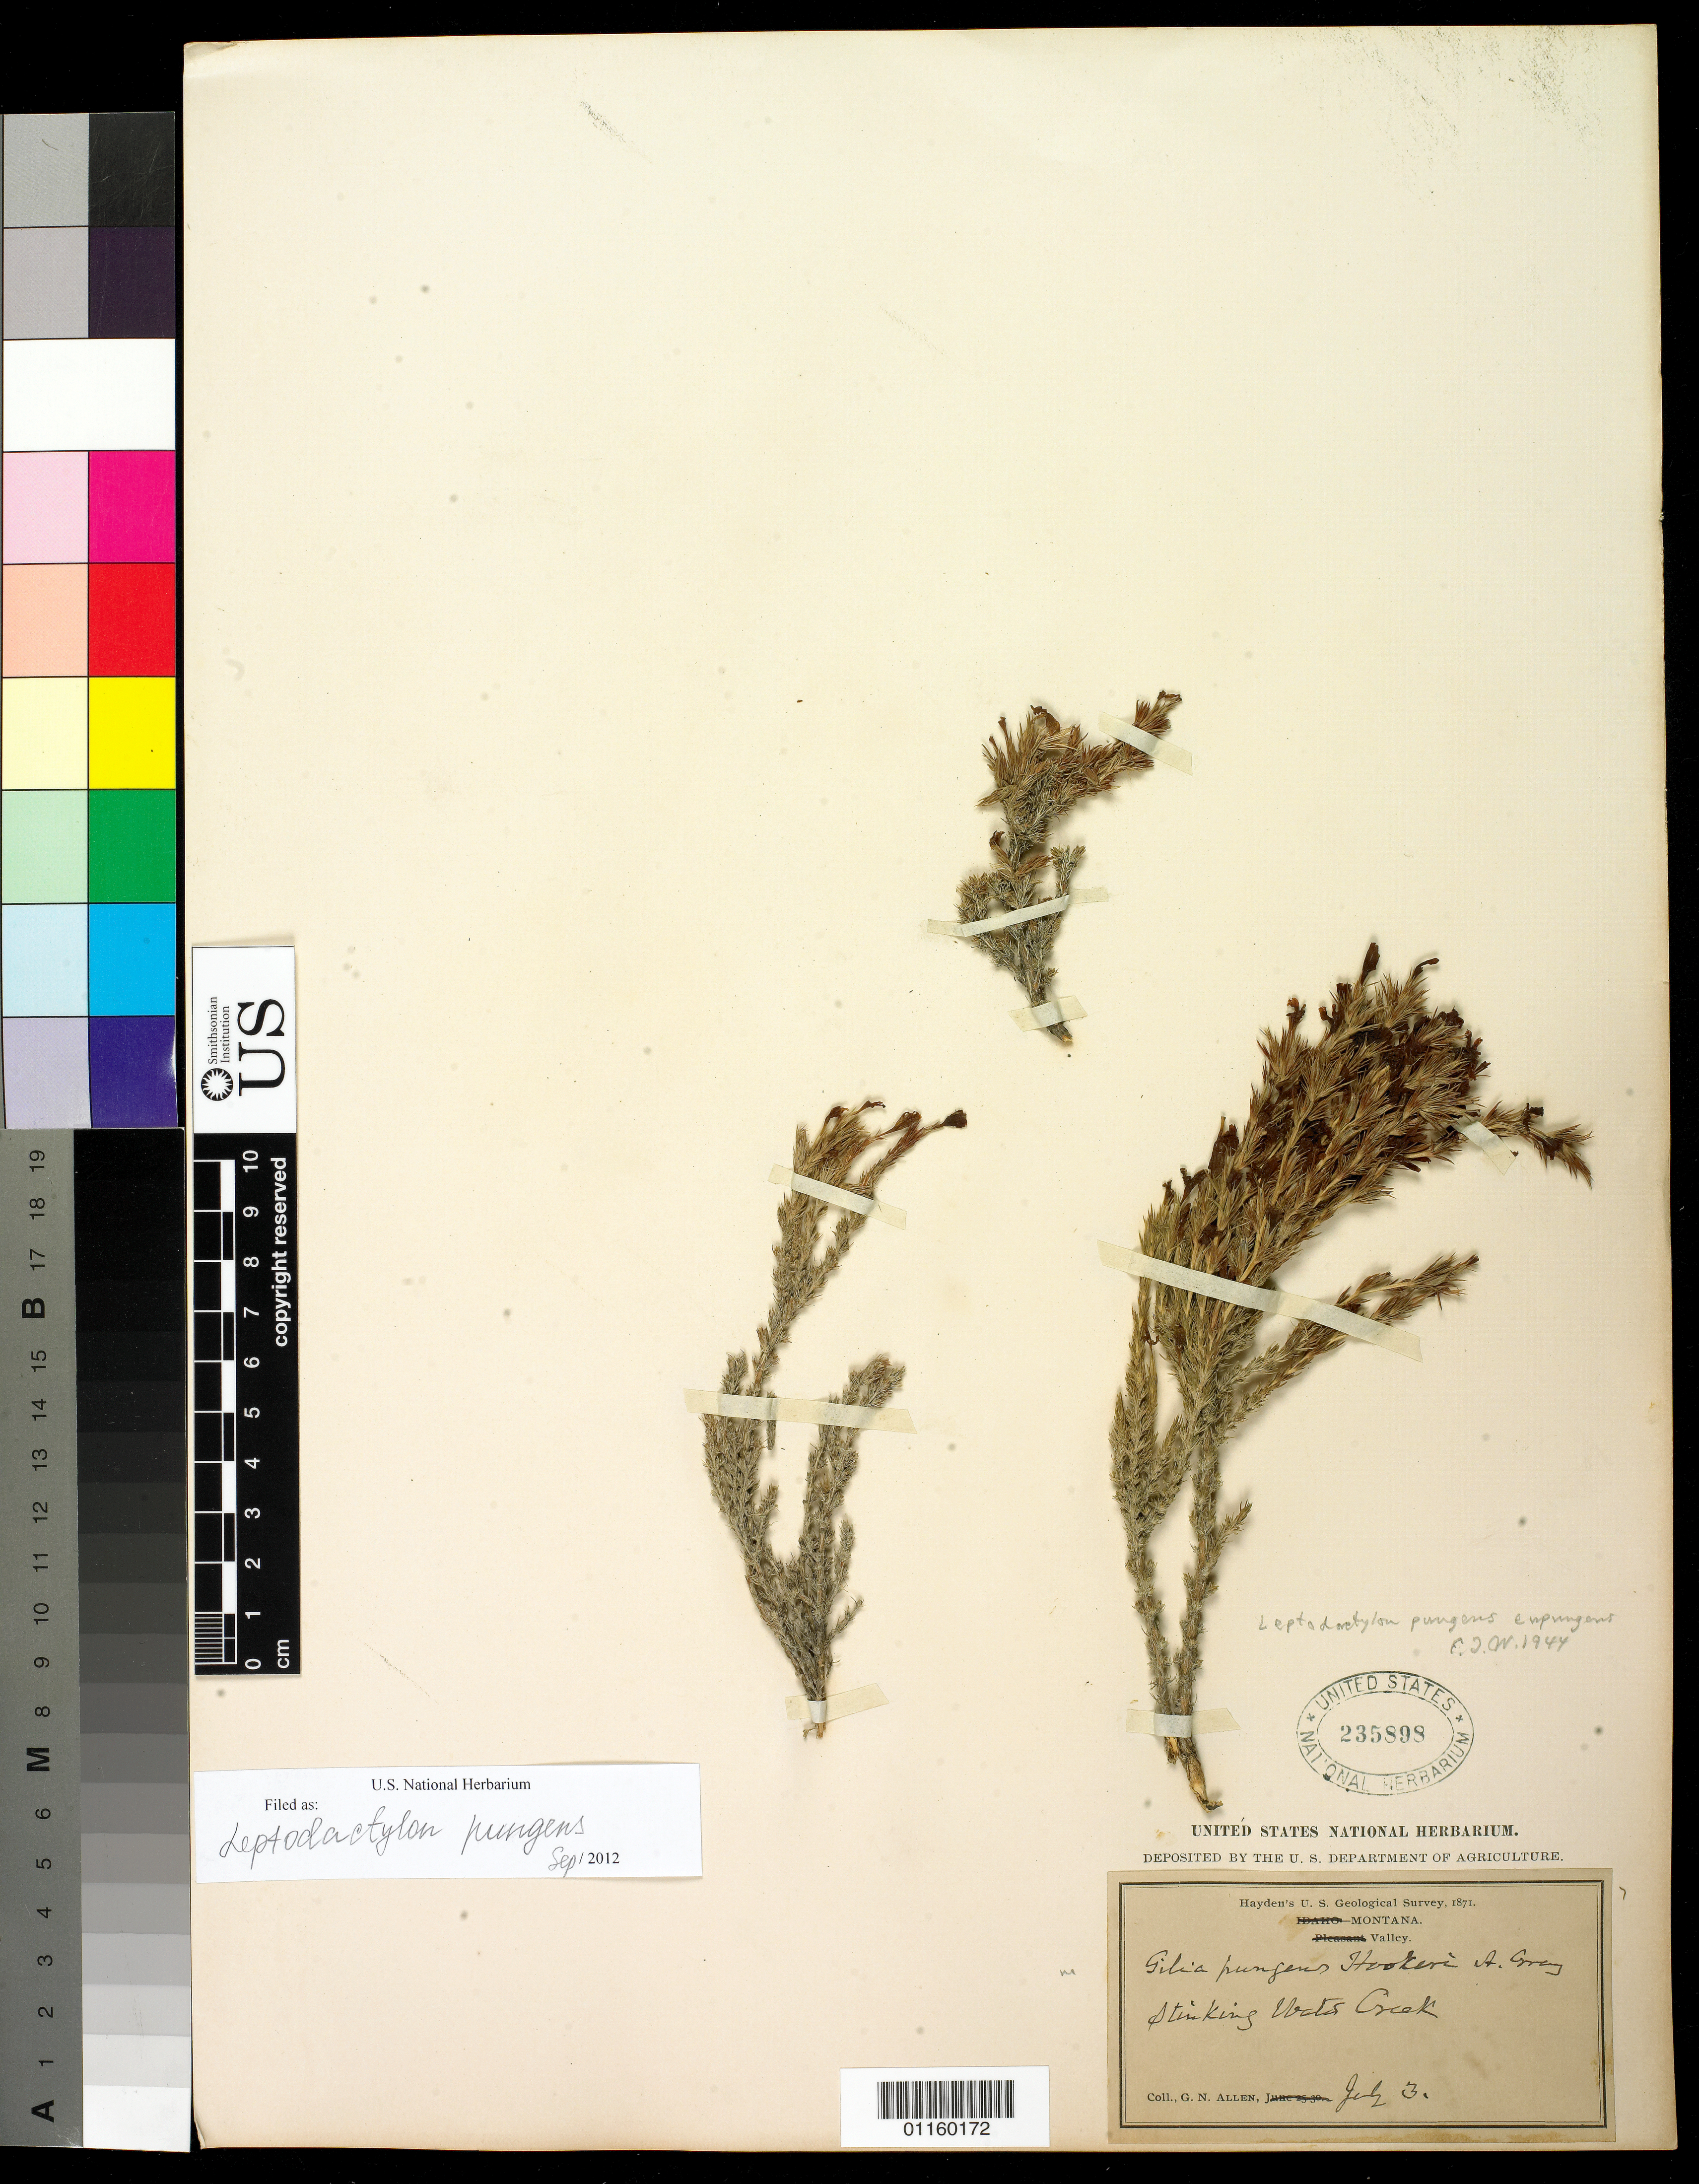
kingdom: Plantae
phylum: Tracheophyta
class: Magnoliopsida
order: Ericales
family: Polemoniaceae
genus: Linanthus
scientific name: Linanthus pungens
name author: (Torr.) J.M. Porter & L.A. Johnson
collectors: G. N. Allen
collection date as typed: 3 Jul 1871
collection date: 1871-07-03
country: United States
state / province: Montana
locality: Stinking Water Creek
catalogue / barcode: US 235898